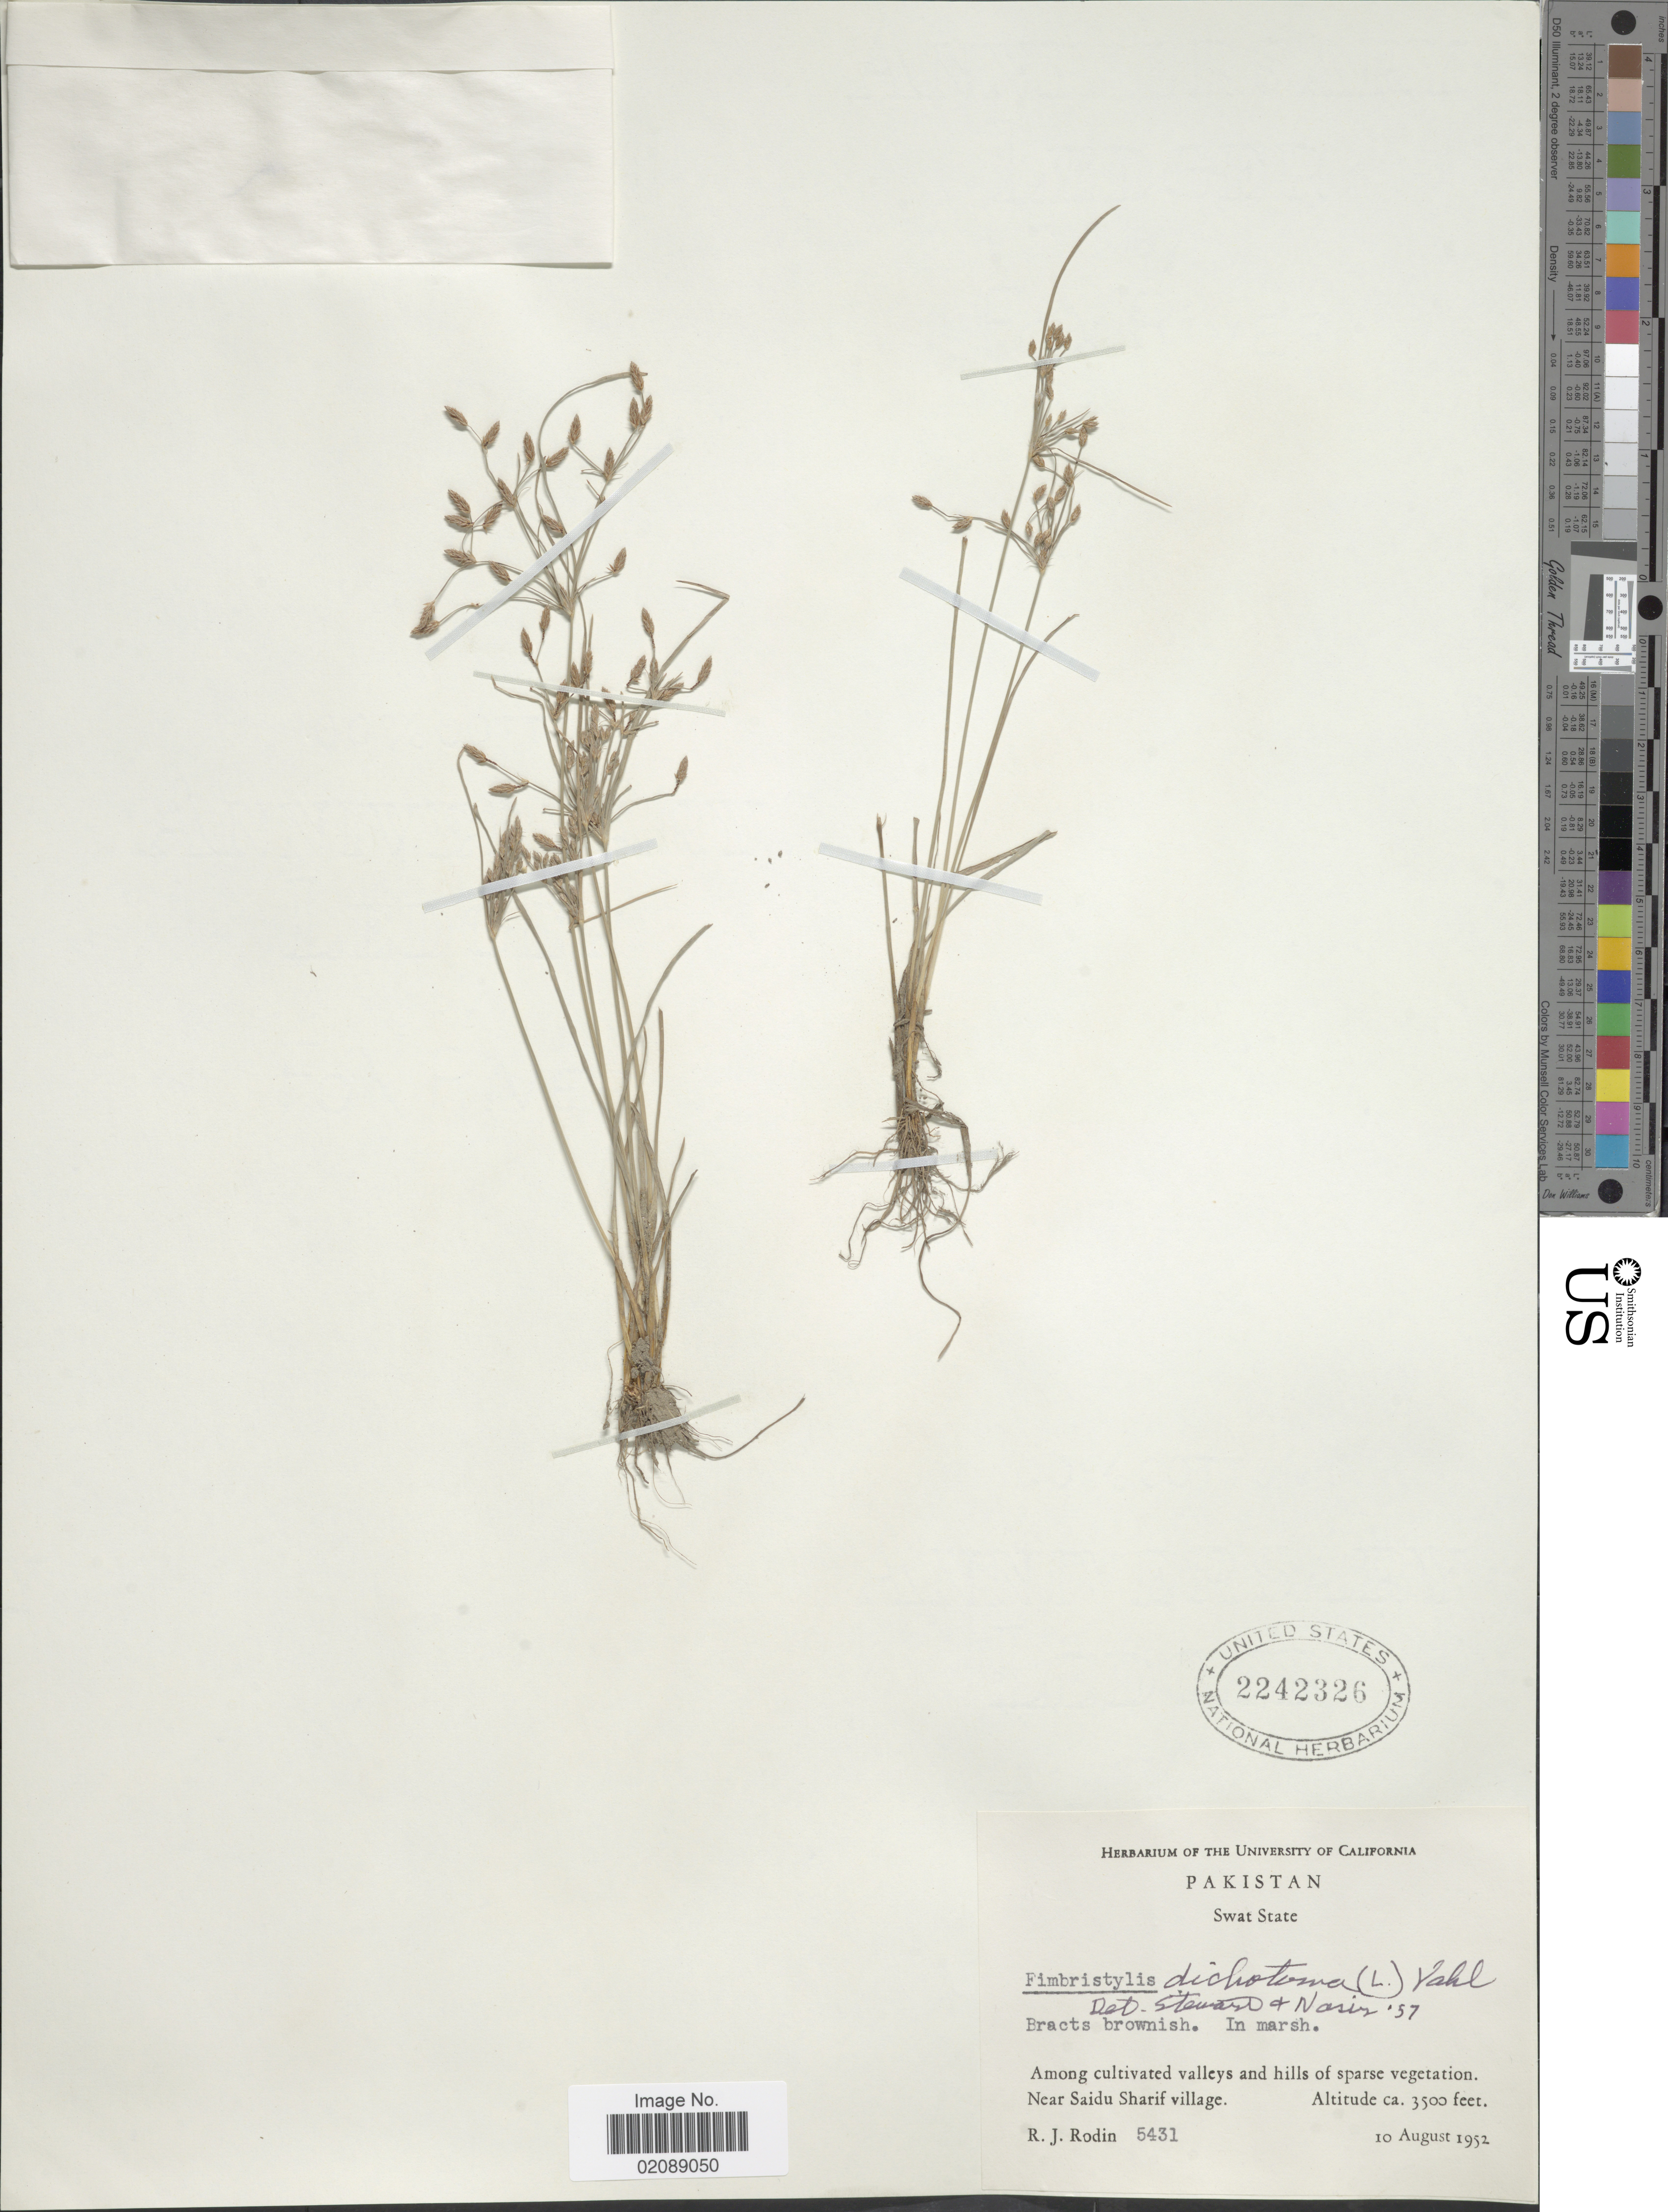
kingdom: Plantae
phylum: Tracheophyta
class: Liliopsida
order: Poales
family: Cyperaceae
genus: Fimbristylis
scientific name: Fimbristylis dichotoma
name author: (L.) Vahl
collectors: R. J. Rodin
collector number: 5431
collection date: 1952-08-10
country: Pakistan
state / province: Khyber Pakhtunkhwa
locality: Swat State, Among cultivated valleys and hills of sparse vegetation. Near Saidu Sharif village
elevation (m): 1067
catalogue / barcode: US 2242326